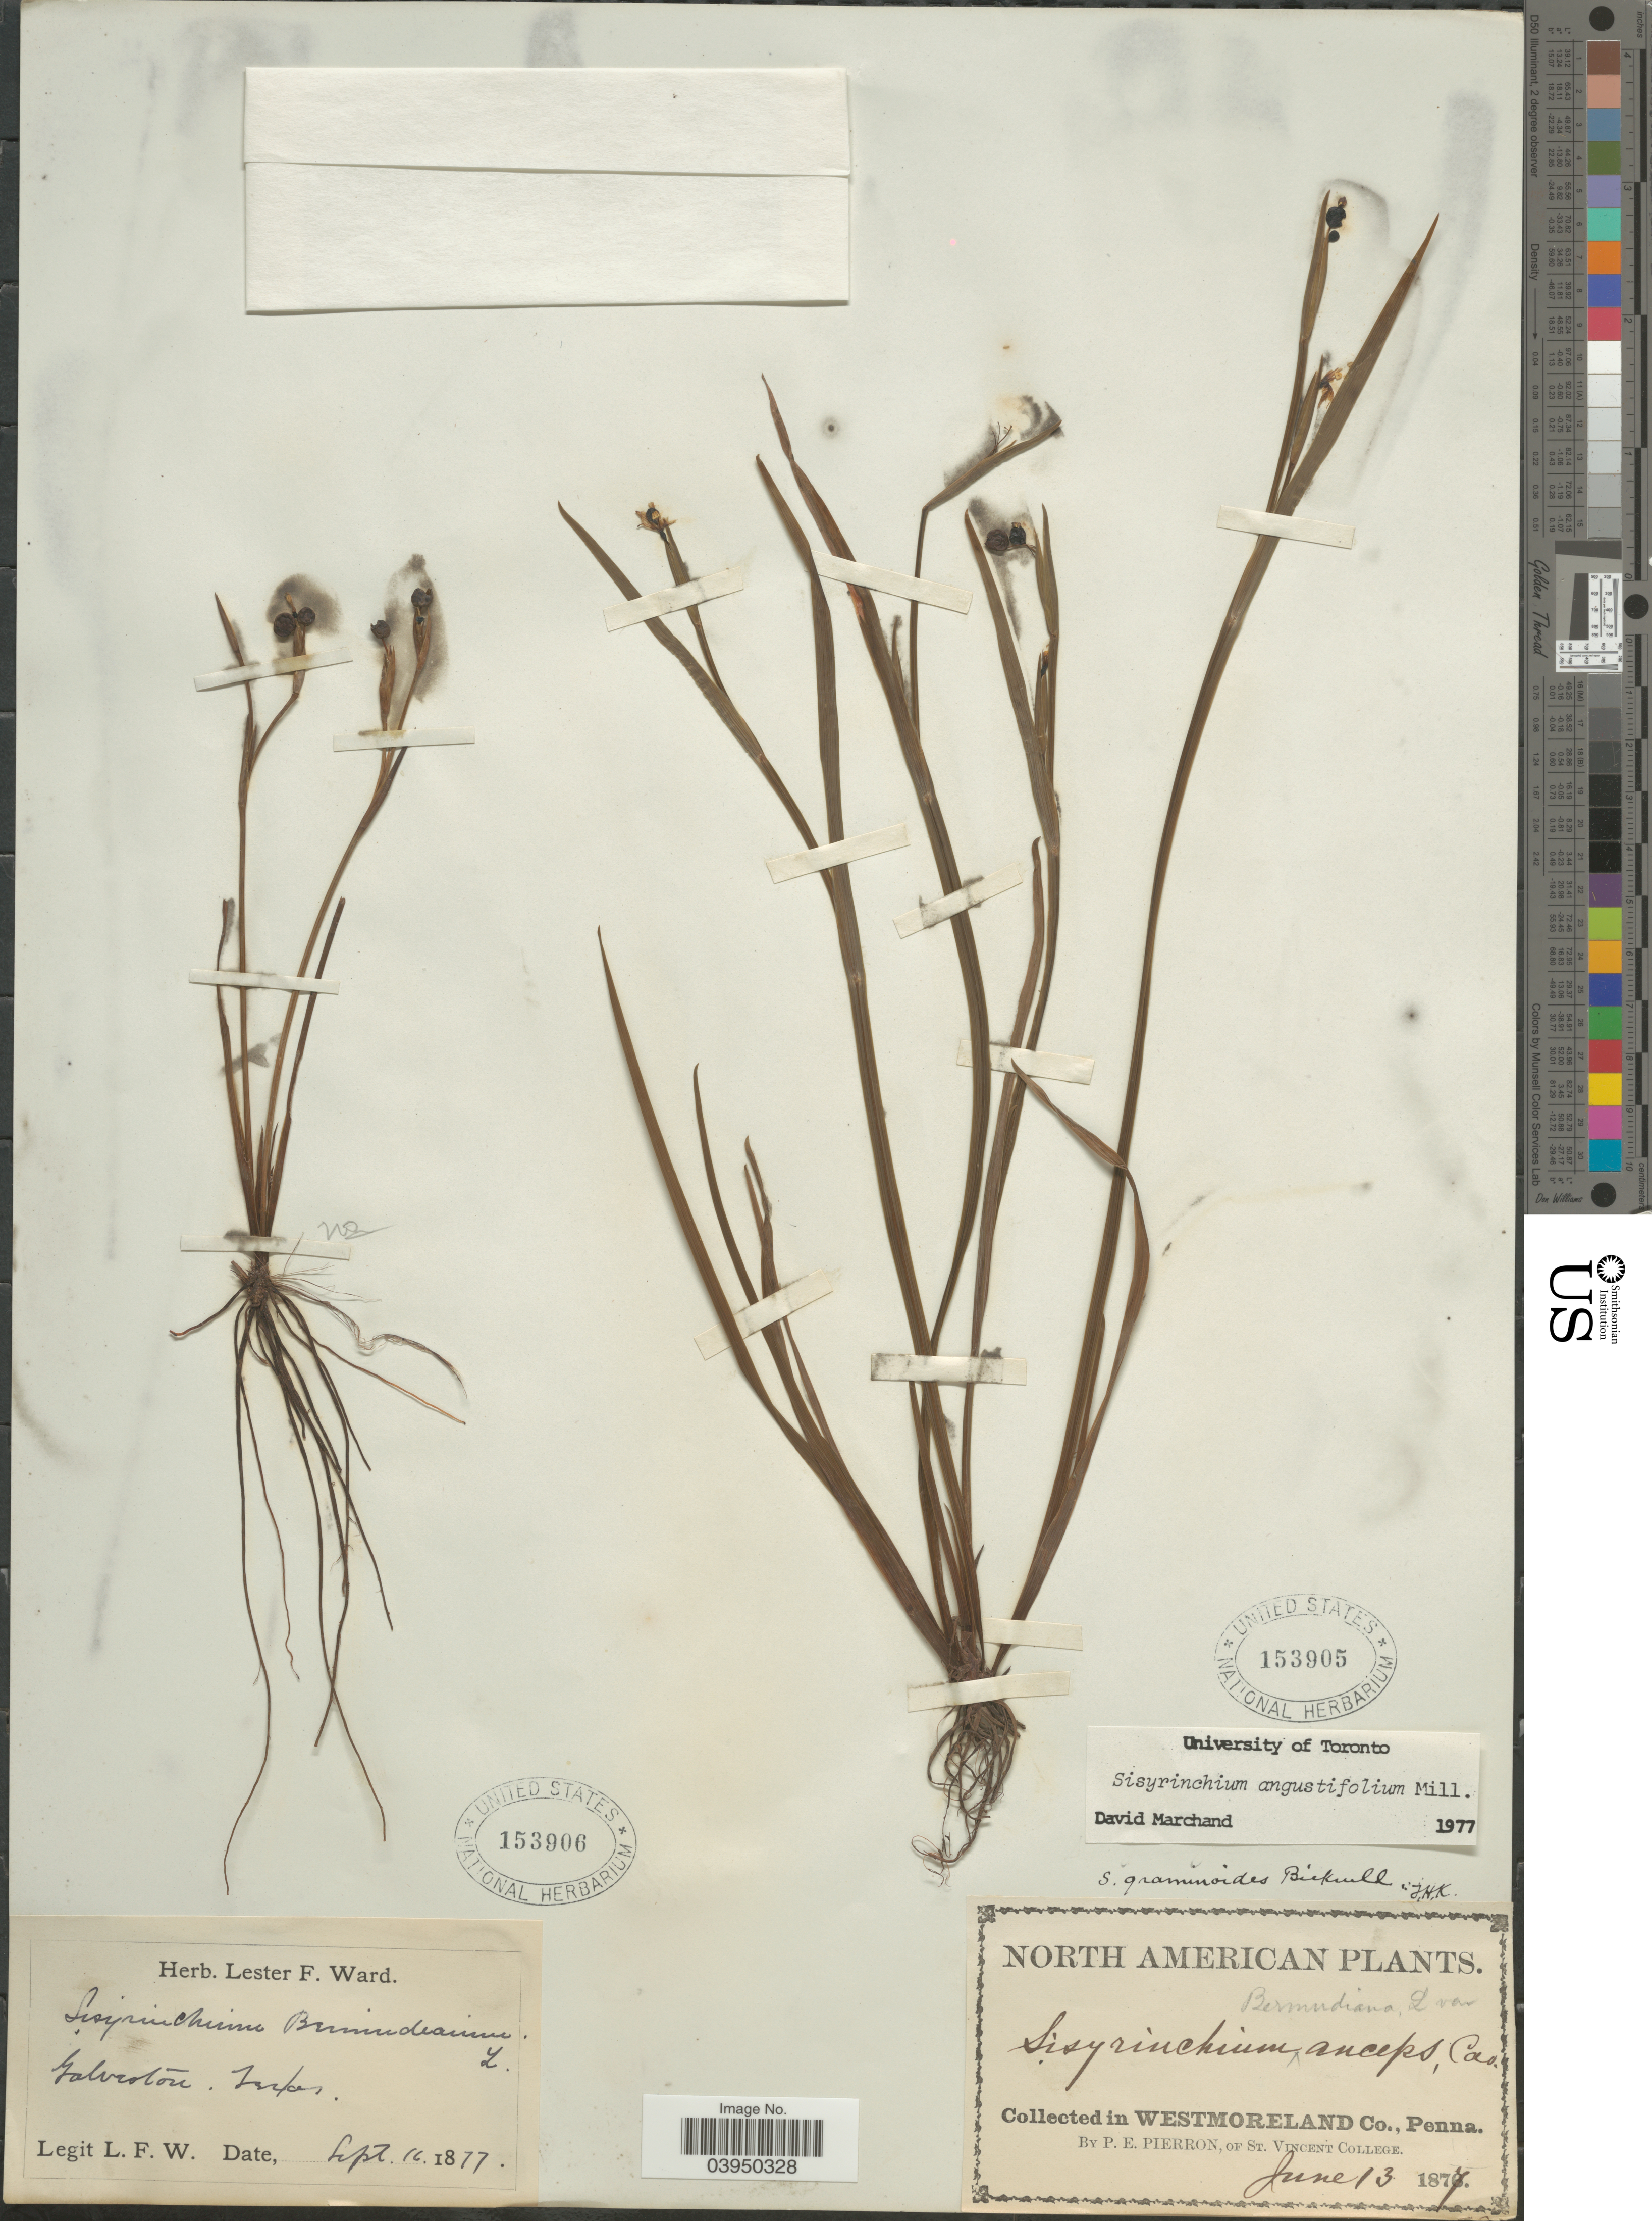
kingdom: Plantae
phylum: Tracheophyta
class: Liliopsida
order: Asparagales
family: Iridaceae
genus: Sisyrinchium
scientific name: Sisyrinchium angustifolium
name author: Mill.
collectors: L. F. Ward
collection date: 1877-09-16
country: United States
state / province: Texas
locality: Galveston.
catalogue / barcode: US 153906